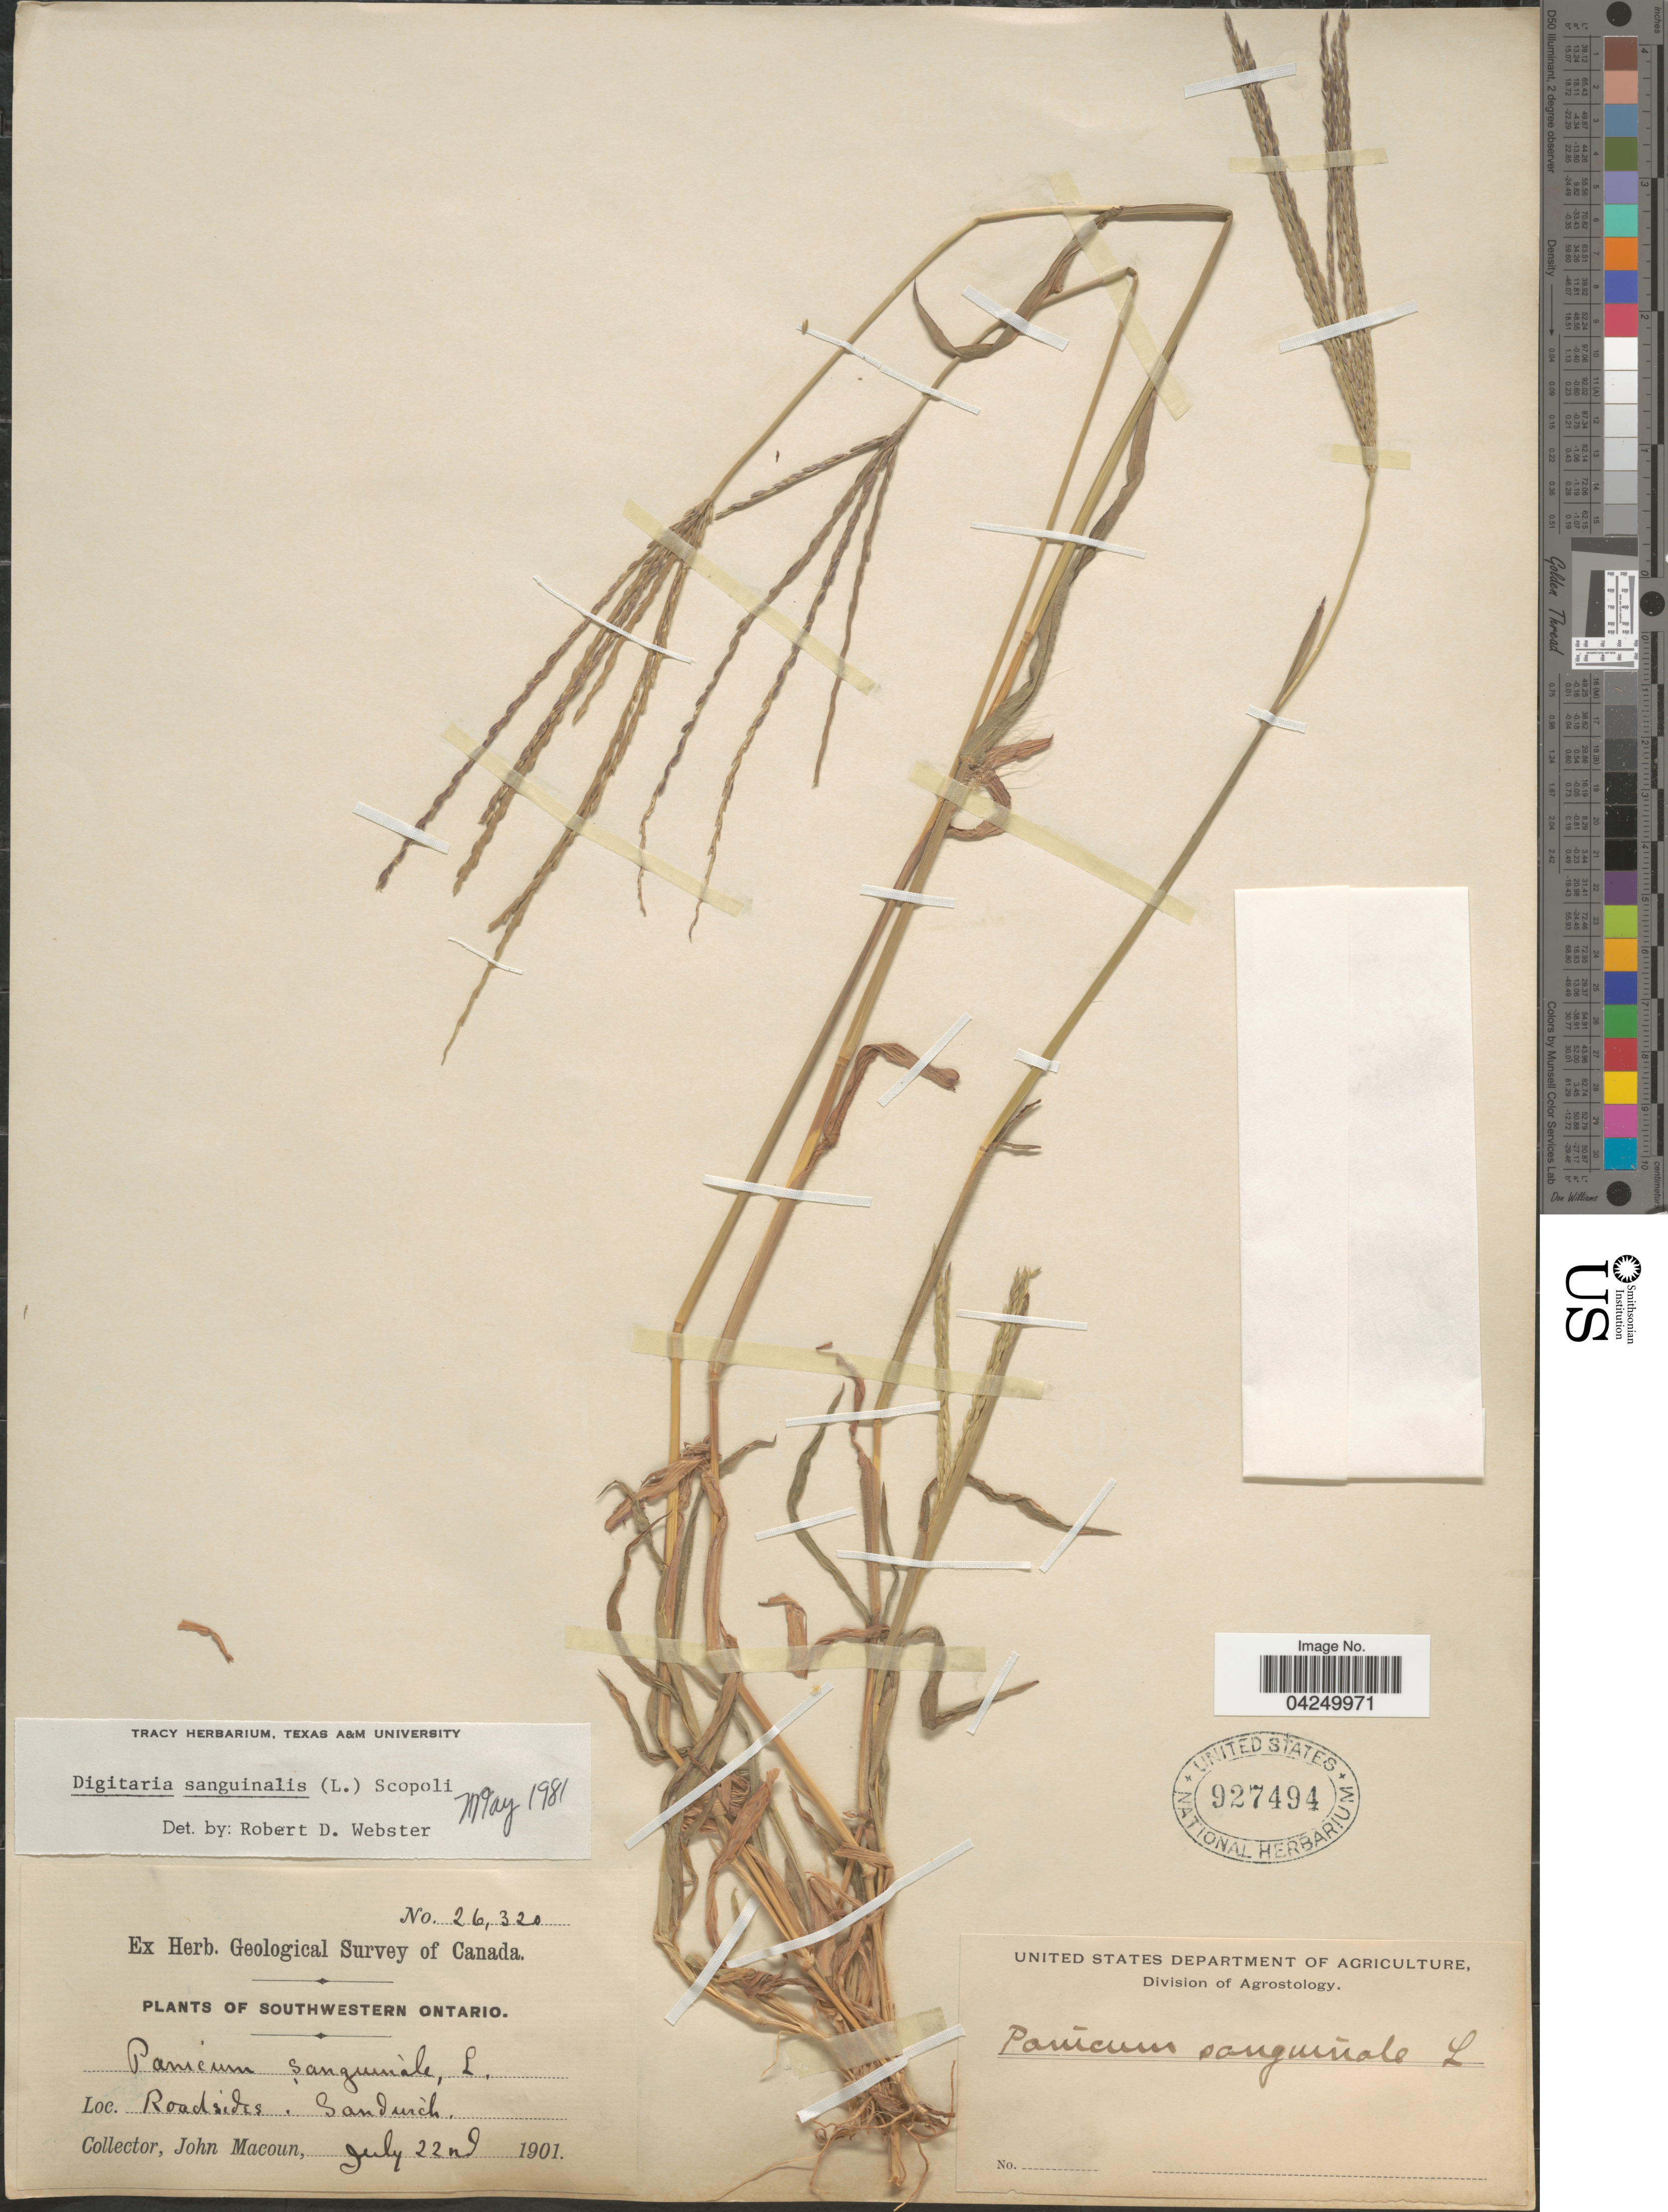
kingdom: Plantae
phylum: Tracheophyta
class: Liliopsida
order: Poales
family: Poaceae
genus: Digitaria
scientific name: Digitaria sanguinalis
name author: (L.) Scop.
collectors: J. Macoun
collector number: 26320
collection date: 1901-07-22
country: Canada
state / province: Ontario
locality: Geological Survey of Canada. Southwestern Ontario. Roadsides. Sandwich.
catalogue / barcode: US 927494